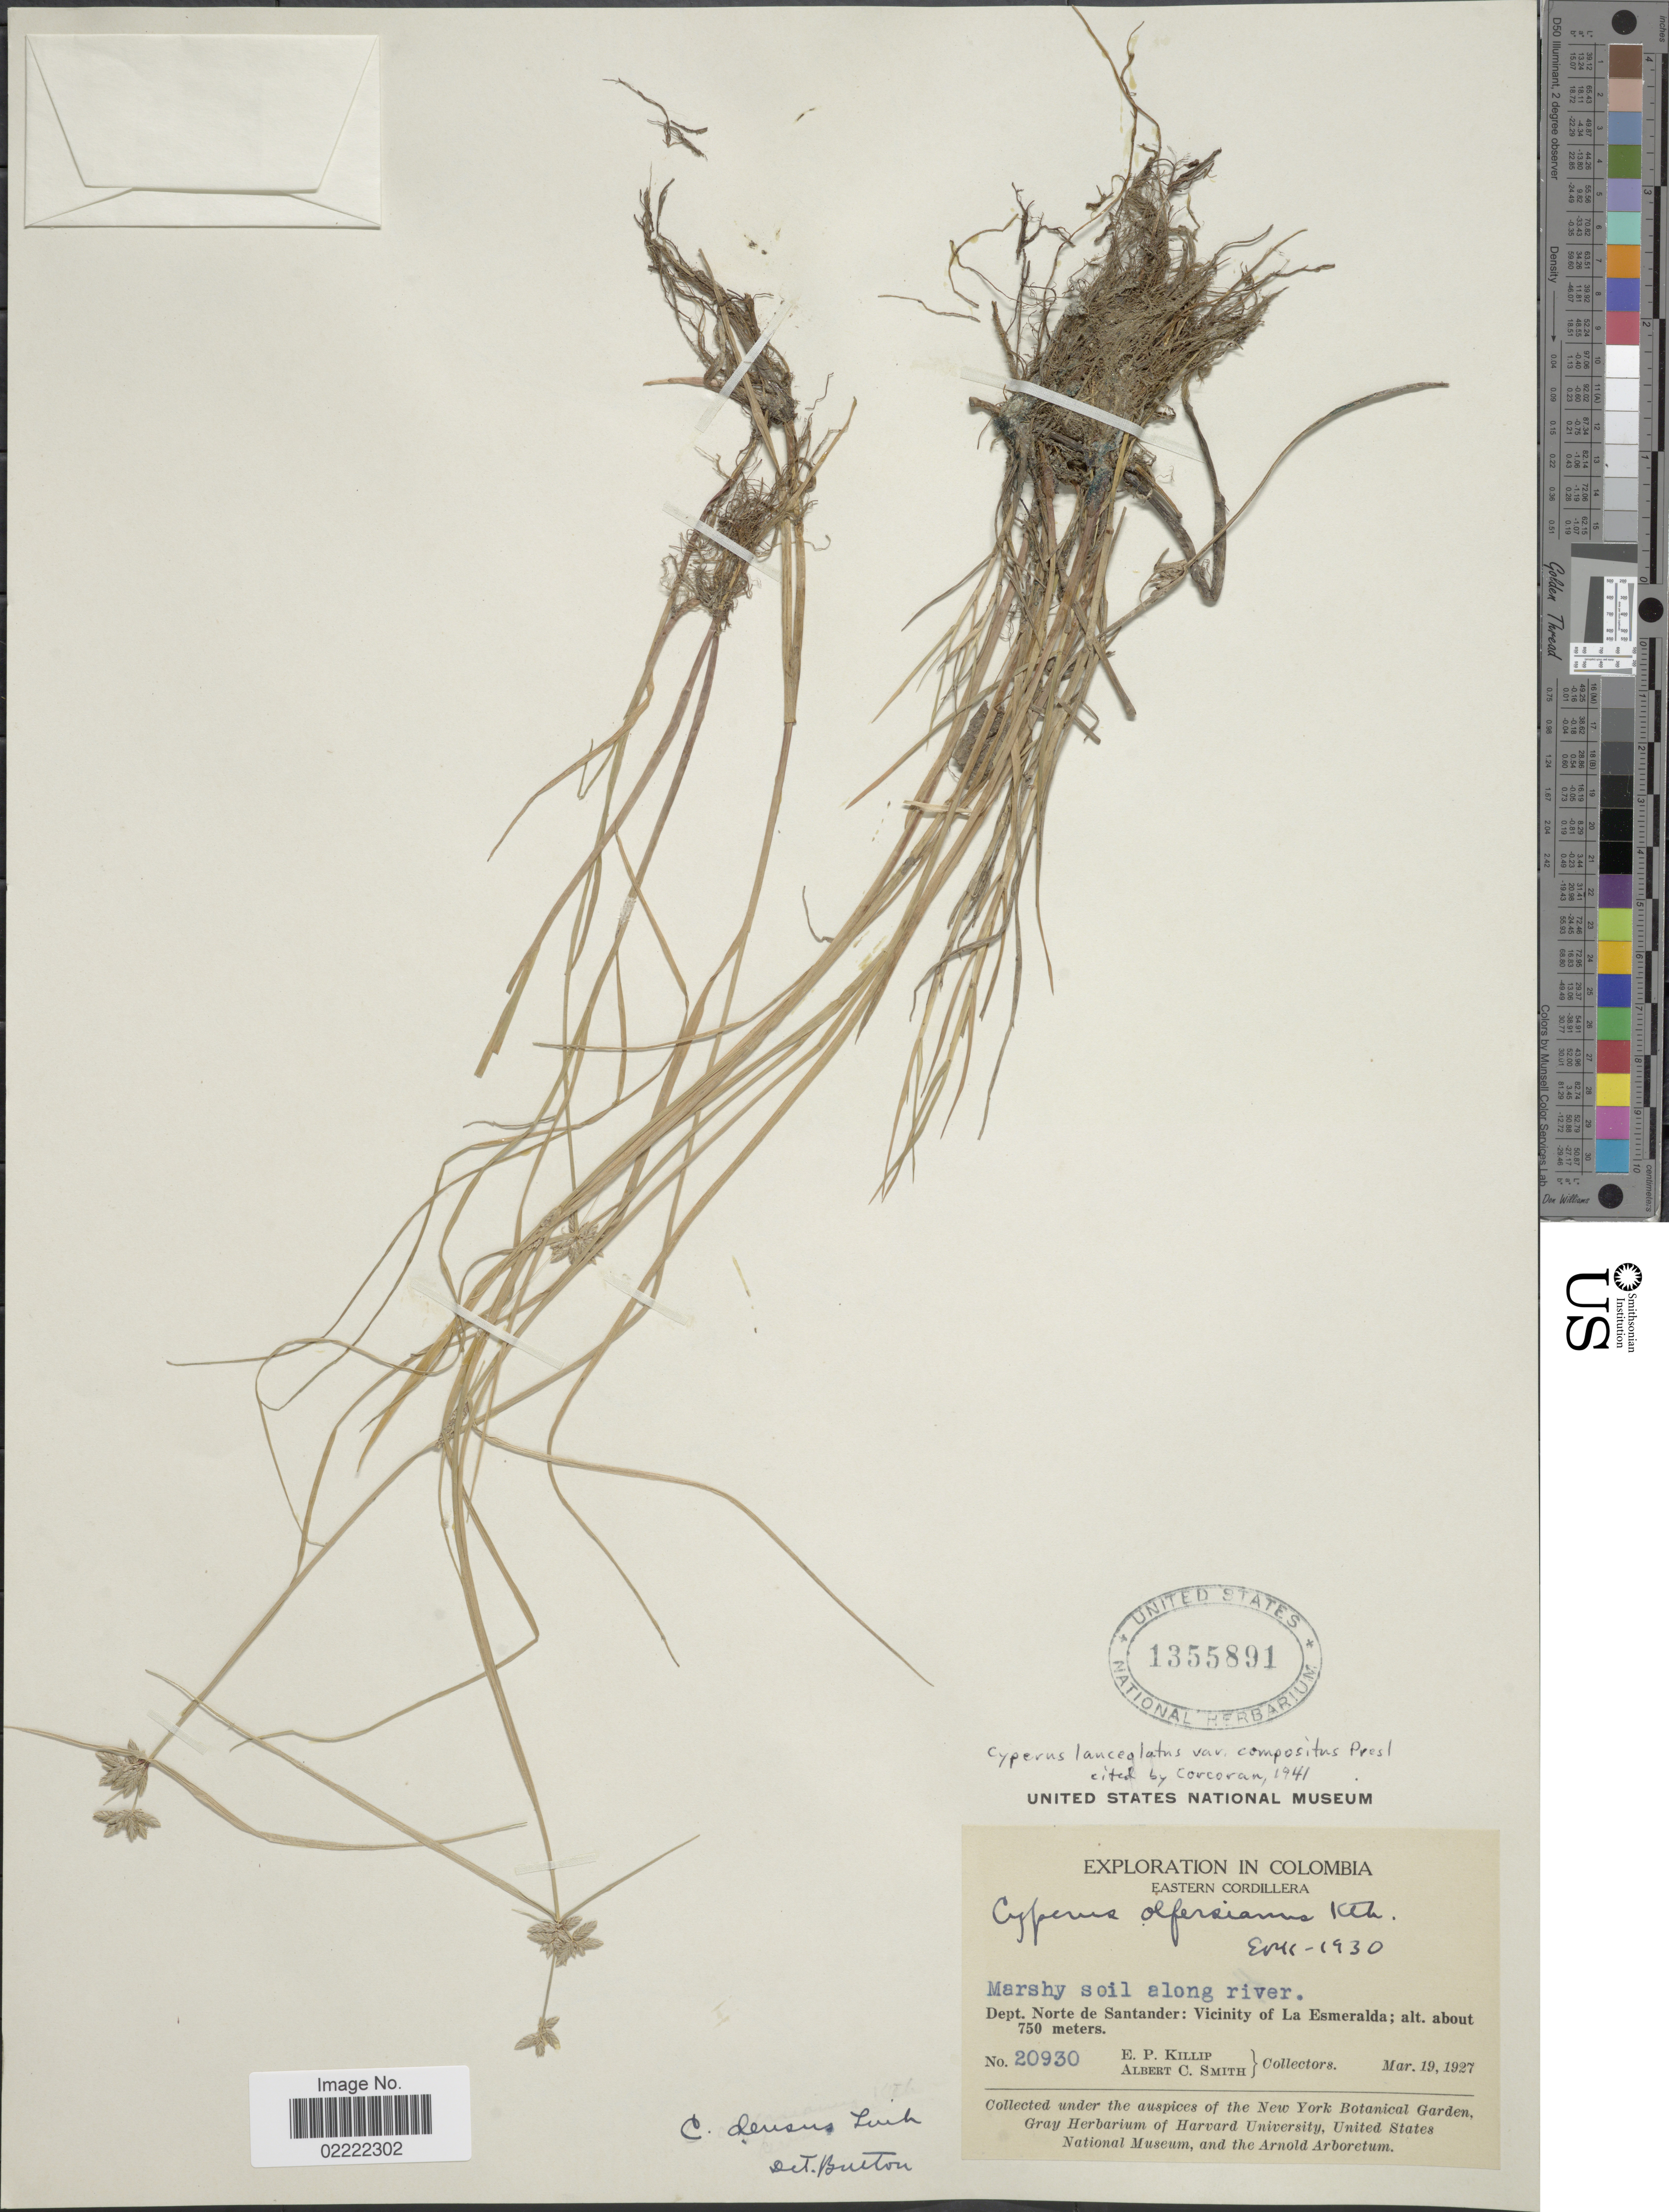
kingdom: Plantae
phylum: Tracheophyta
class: Liliopsida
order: Poales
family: Cyperaceae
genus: Cyperus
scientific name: Cyperus lanceolatus var. compositus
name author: J. Presl & C. Presl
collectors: E. P. Killip & A. C. Smith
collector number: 20930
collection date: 1927-03-19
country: Colombia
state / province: Norte de Santander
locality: Eastern Cordillera. Dept. Norte de Santander: Vicinity of La Esmeralda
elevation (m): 750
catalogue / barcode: US 1355891